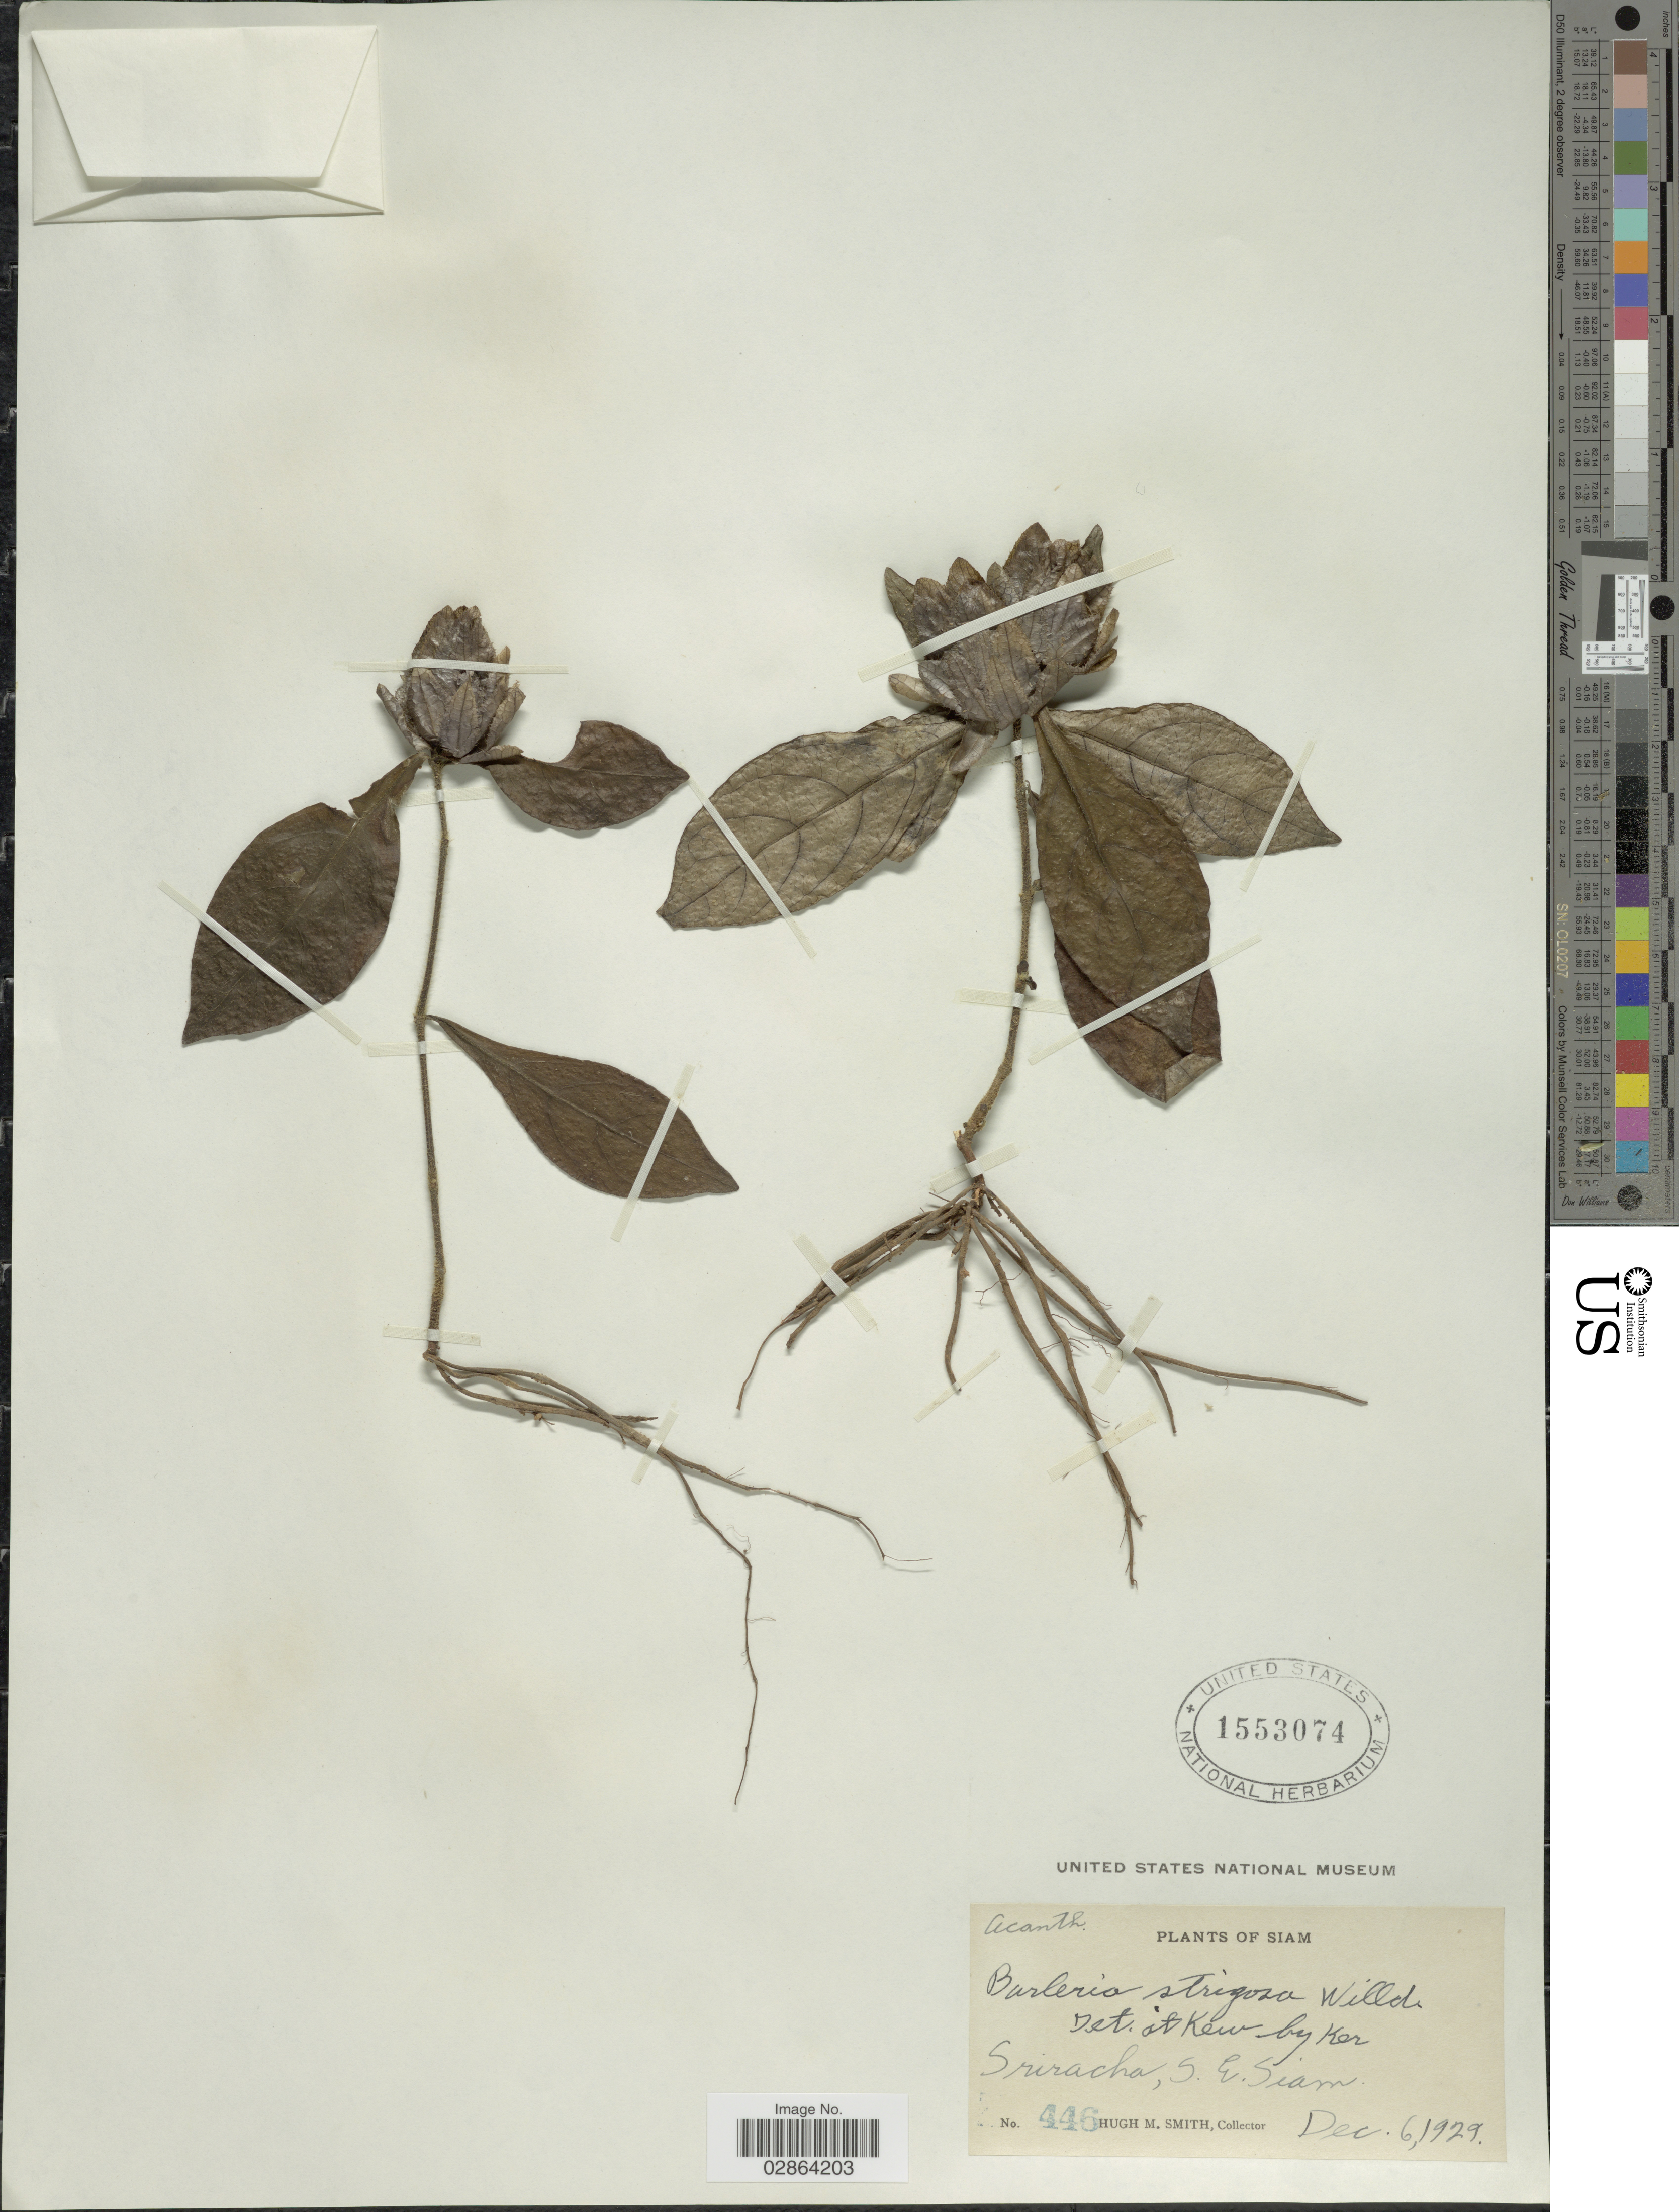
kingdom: Plantae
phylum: Tracheophyta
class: Magnoliopsida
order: Lamiales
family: Acanthaceae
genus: Barleria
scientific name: Barleria strigosa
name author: Willd.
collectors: H. M. Smith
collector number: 446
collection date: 1929-12-06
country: Thailand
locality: Siam, Sriracha,S.E. Siam.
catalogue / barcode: US 1553074